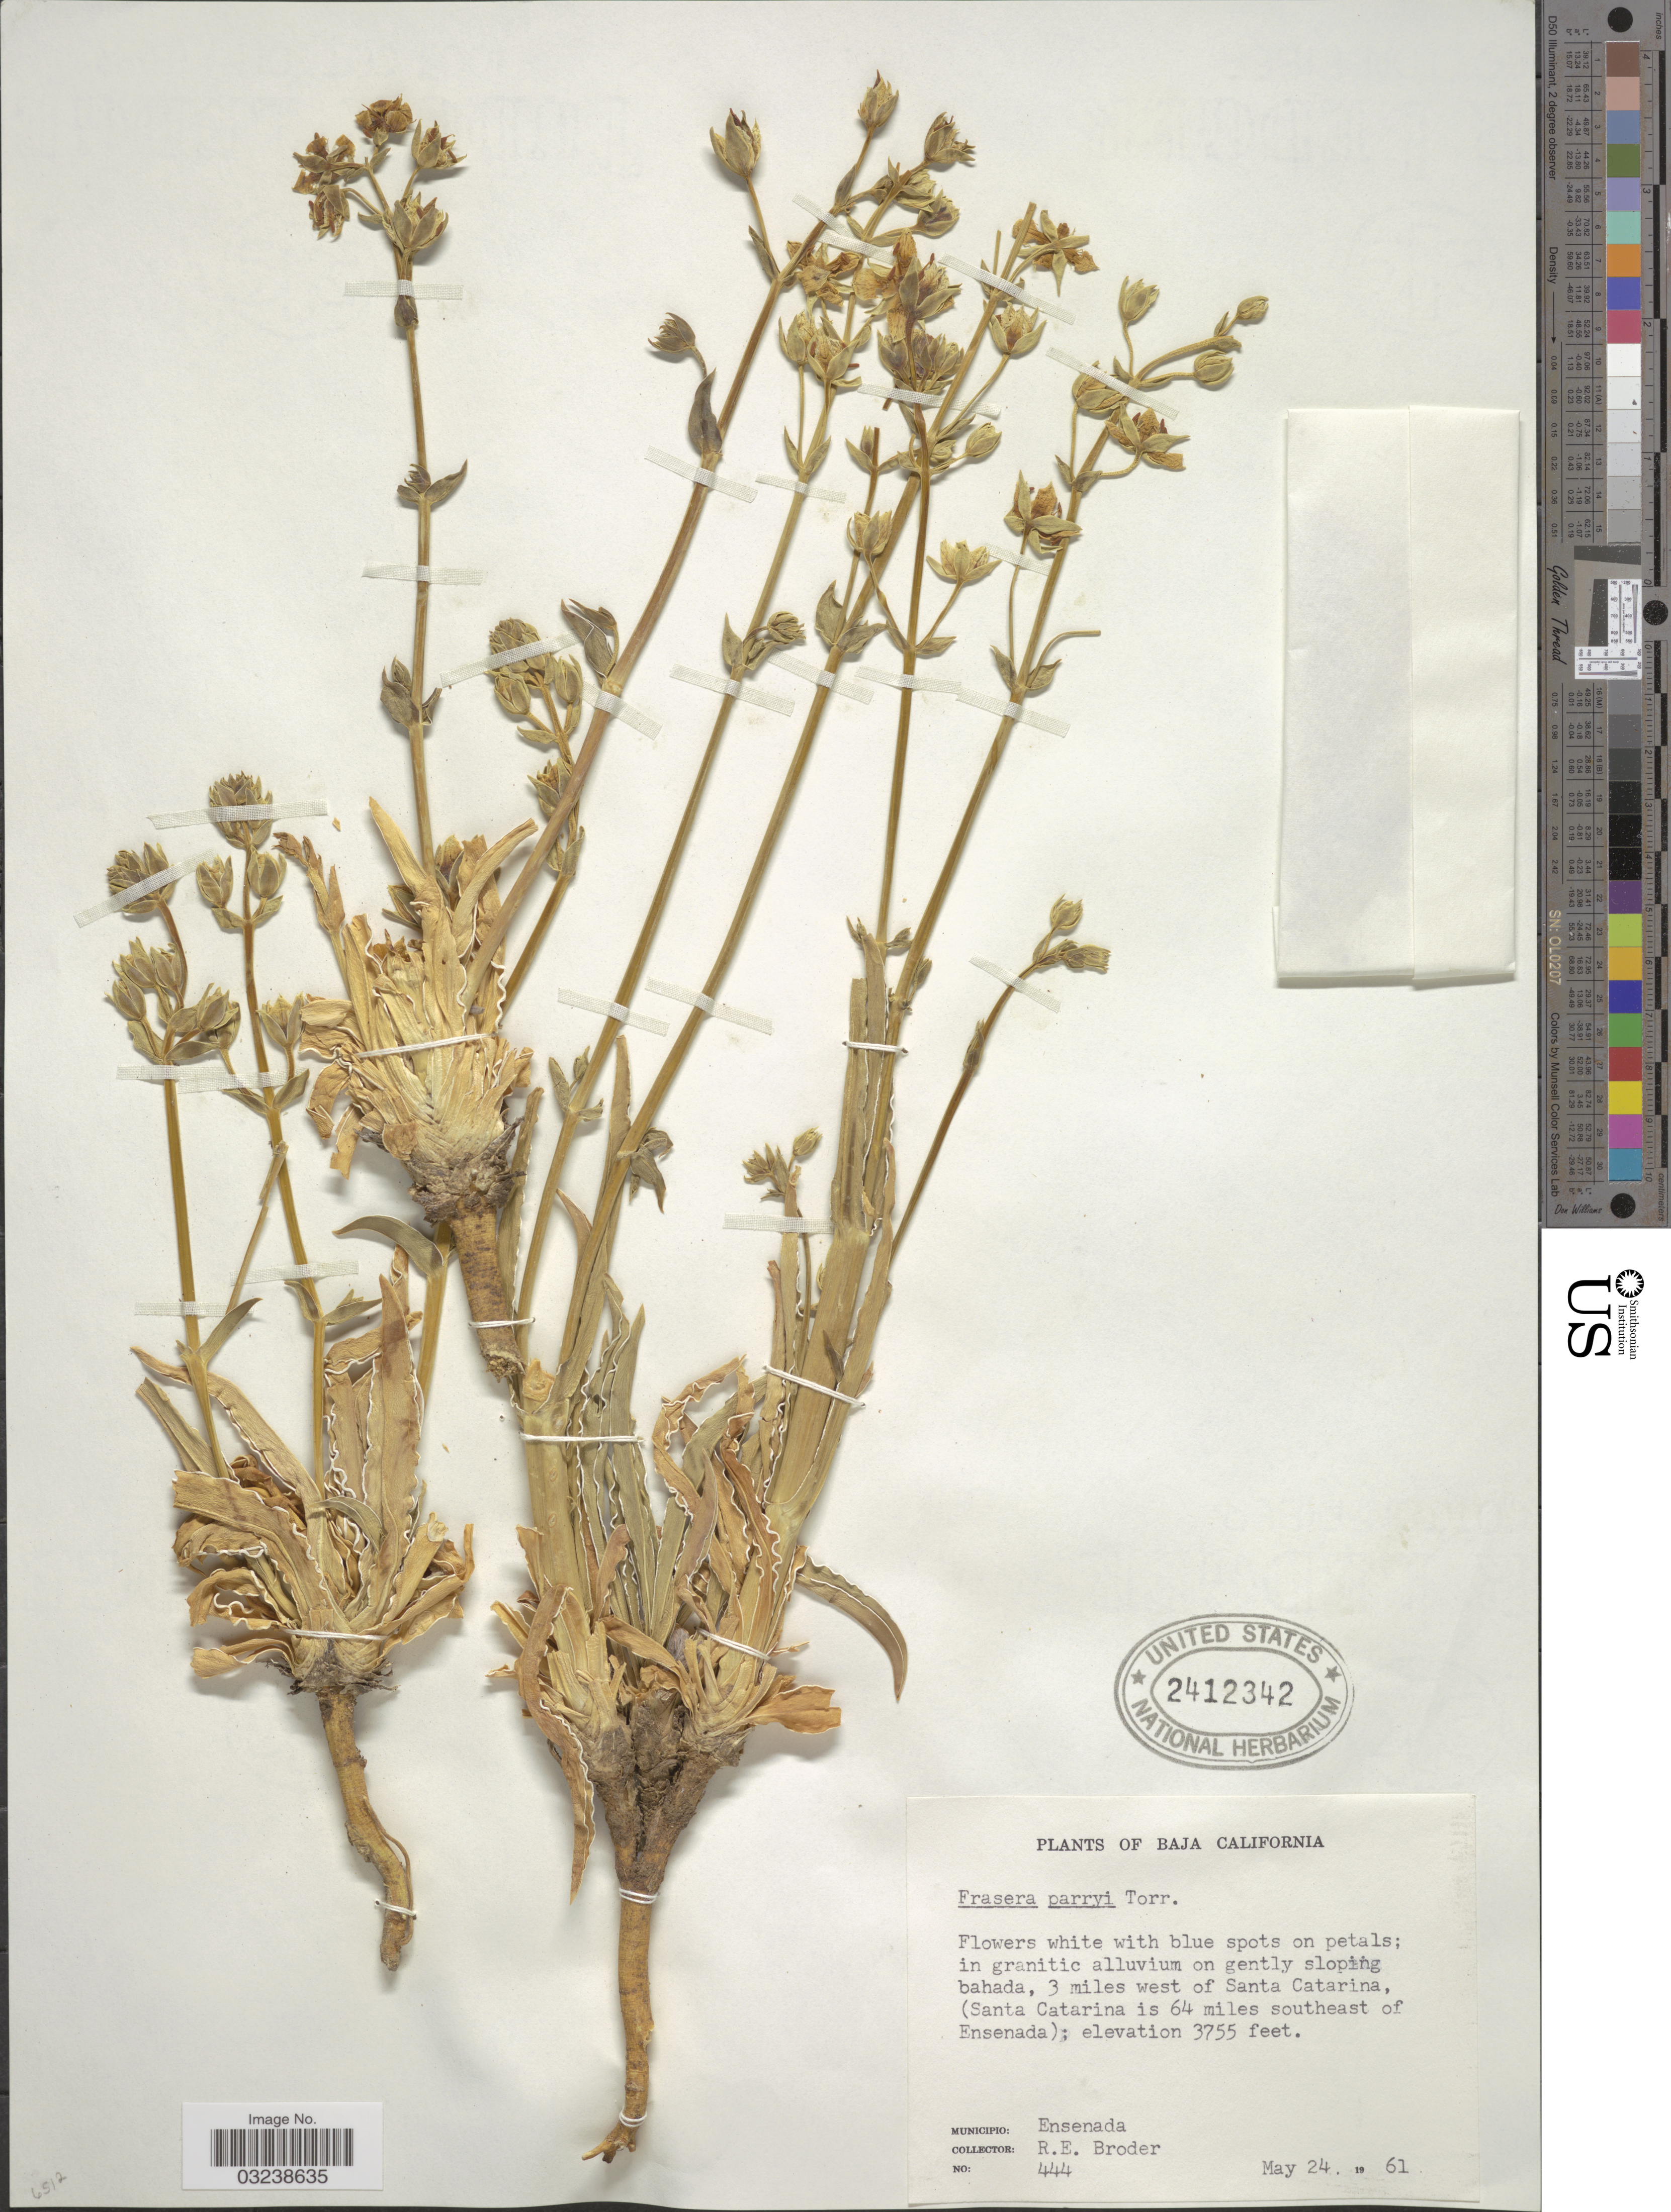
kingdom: Plantae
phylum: Tracheophyta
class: Magnoliopsida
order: Gentianales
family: Gentianaceae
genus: Swertia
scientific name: Swertia parryi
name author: (Torr.) Kuntze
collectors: R. Broder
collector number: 444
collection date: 1961-05-24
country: Mexico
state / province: Baja California Norte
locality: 3 miles west of Santa Catarina, (Santa Catarina is 64 miles southeast of Ensenada). Municipio: Ensenada.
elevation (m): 1145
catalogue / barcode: US 2412342